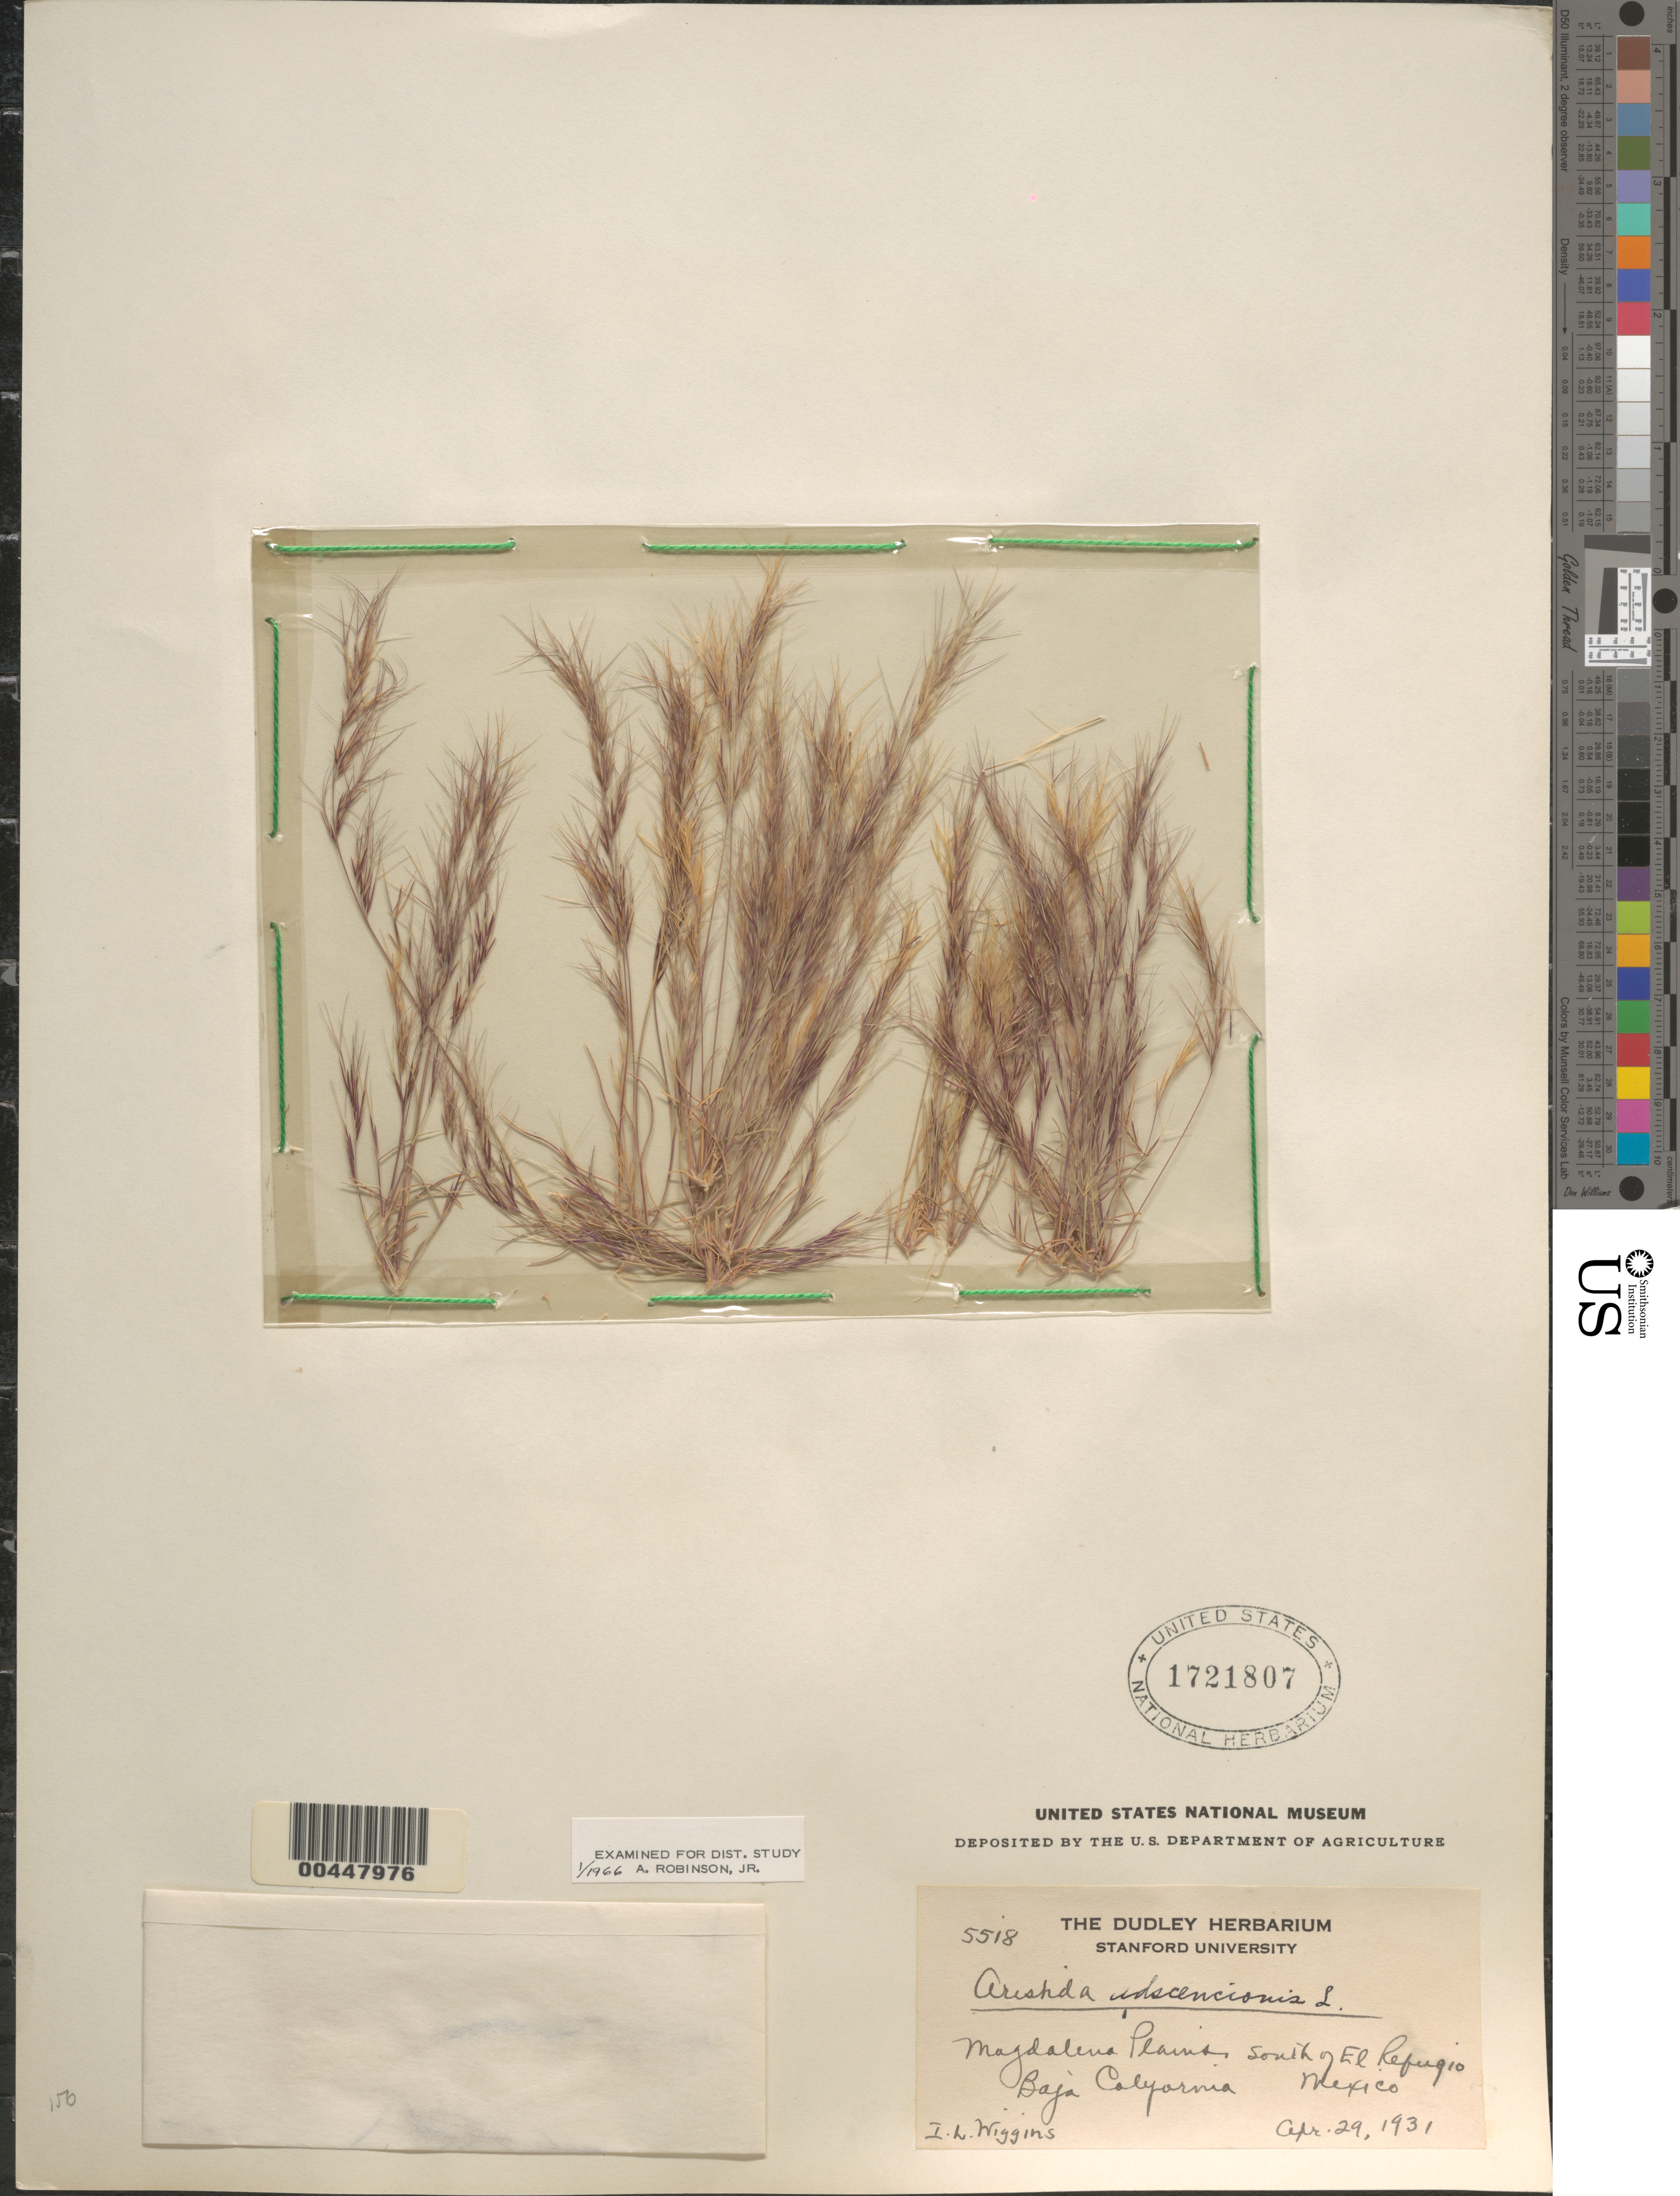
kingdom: Plantae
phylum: Tracheophyta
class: Liliopsida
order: Poales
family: Poaceae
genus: Aristida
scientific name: Aristida adscensionis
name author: L.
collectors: I. L. Wiggins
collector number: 5518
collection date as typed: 29 Apr 1931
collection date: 1931-04-29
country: Mexico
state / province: Baja California Sur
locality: Magdalena Plains, S of El Refugio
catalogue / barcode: US 1721807